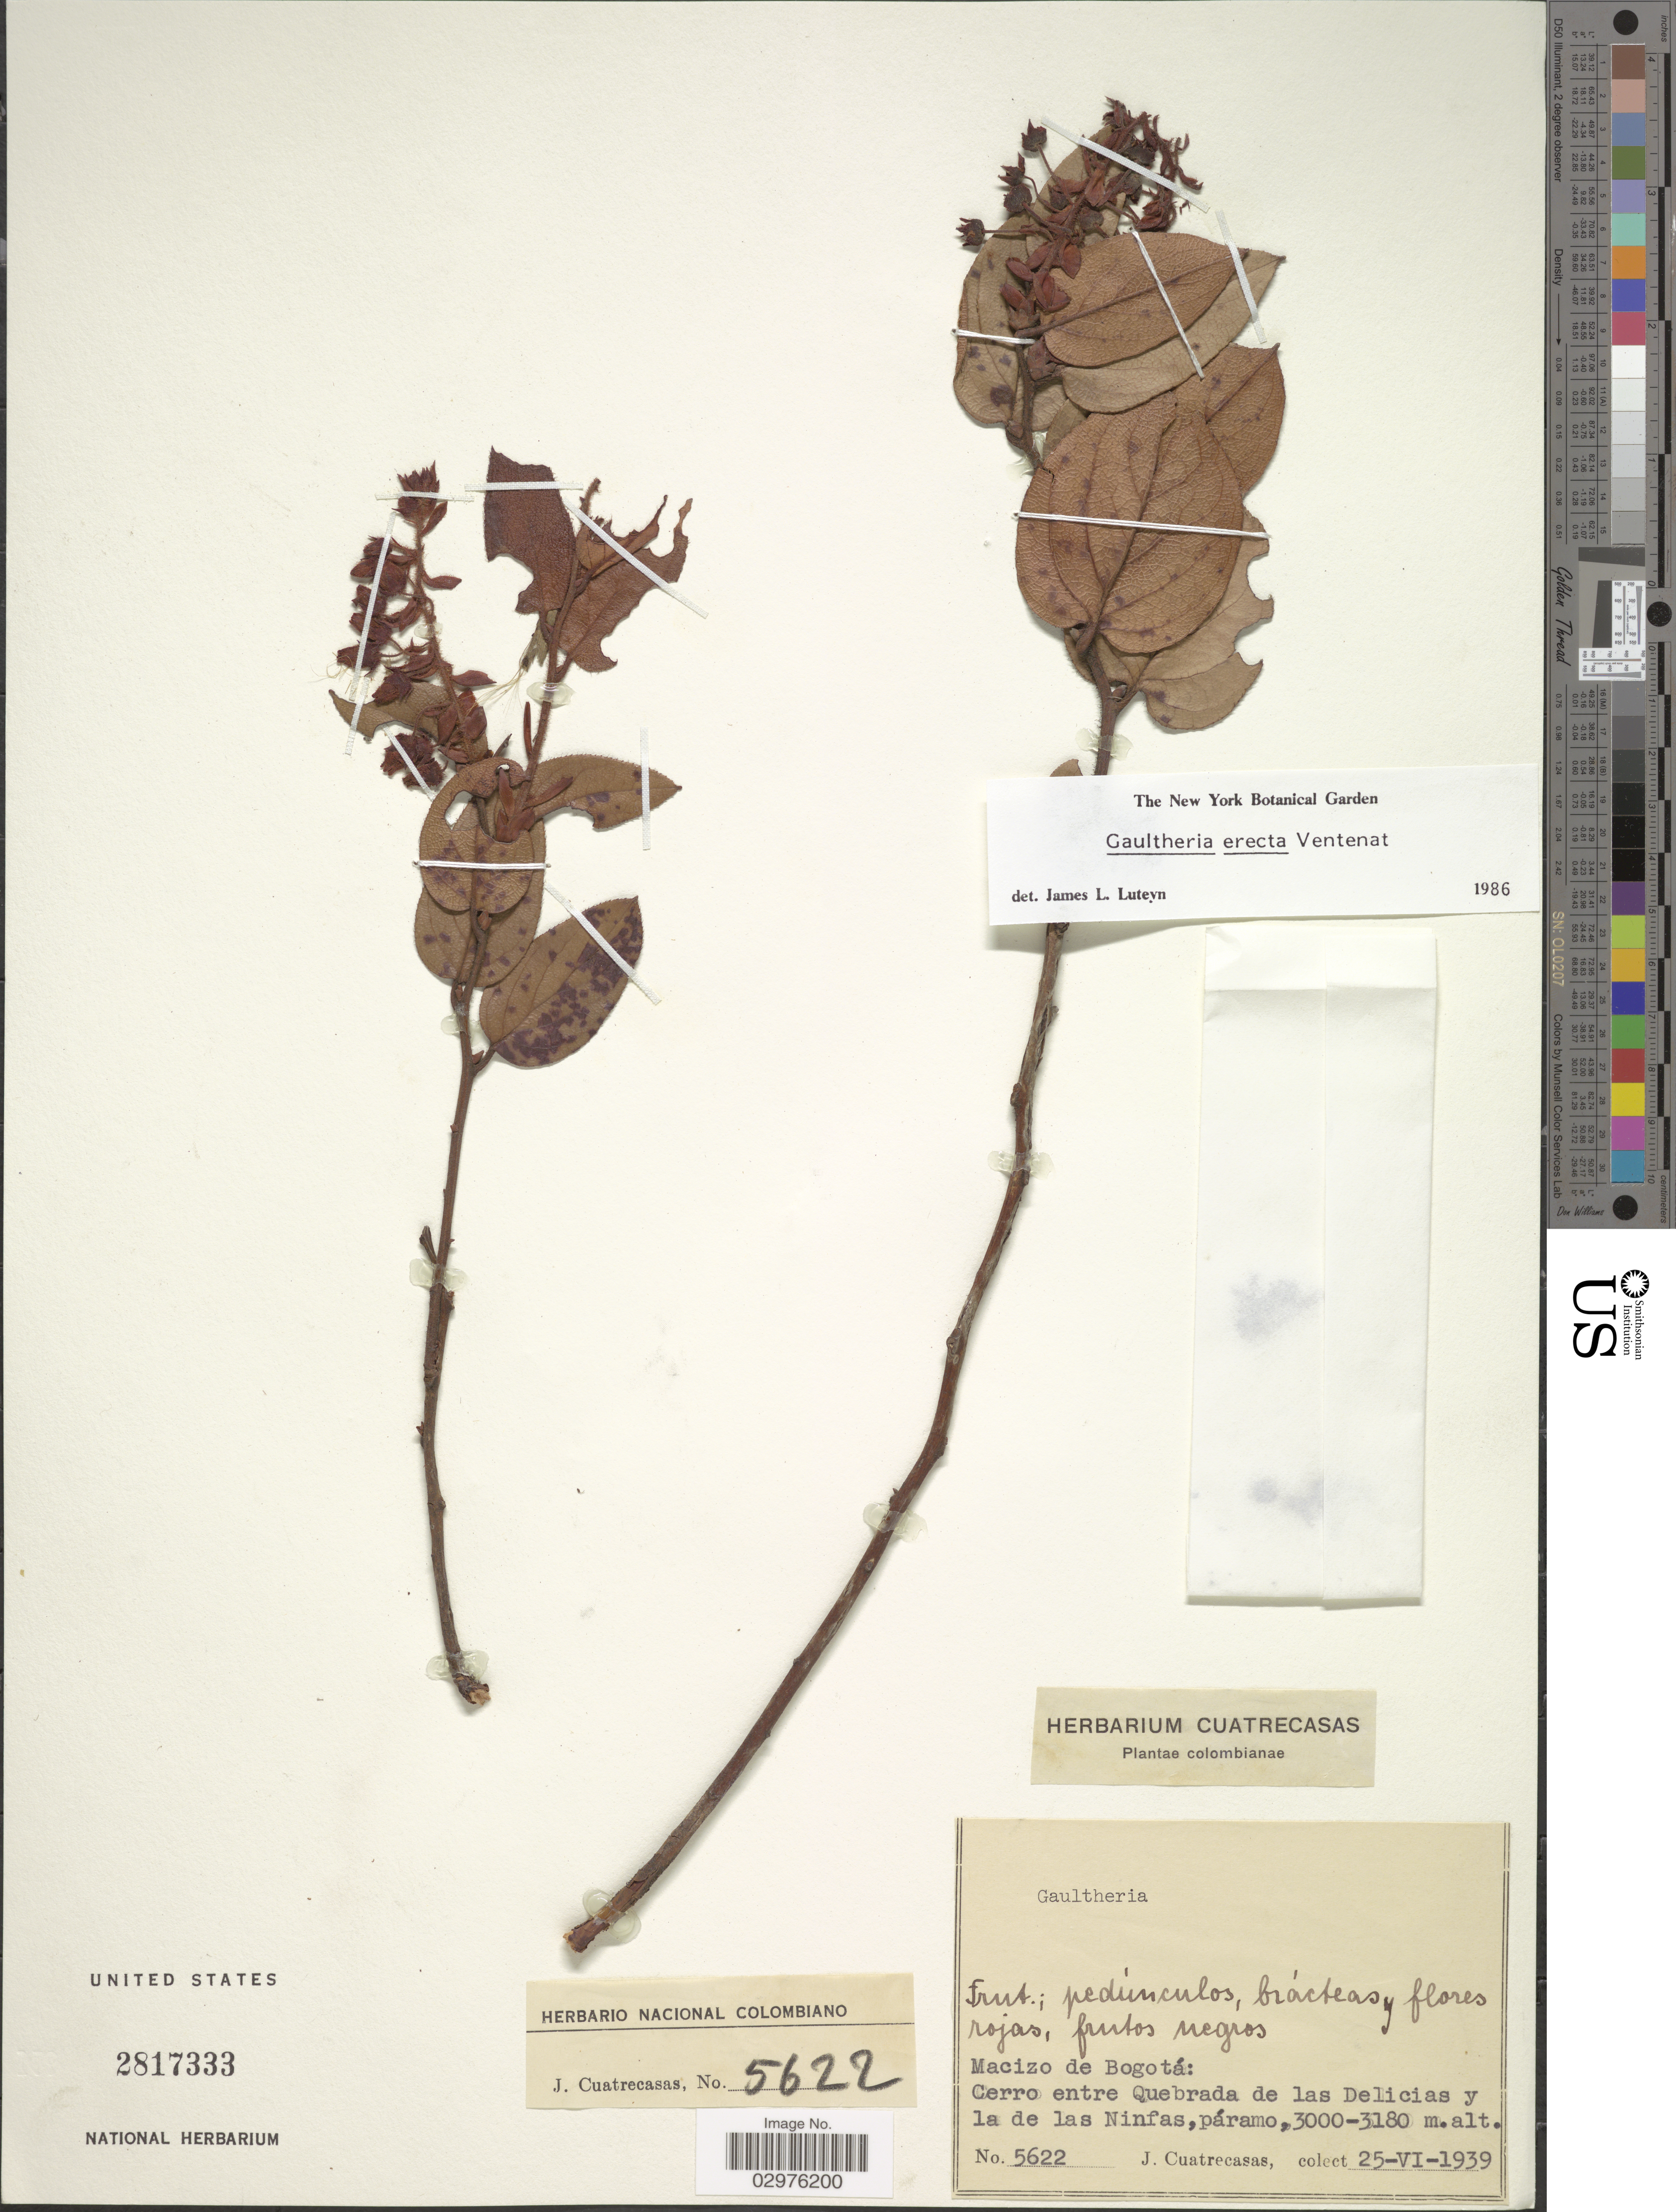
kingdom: Plantae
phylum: Tracheophyta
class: Magnoliopsida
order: Ericales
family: Ericaceae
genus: Gaultheria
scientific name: Gaultheria erecta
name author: Vent.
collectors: J. Cuatrecasas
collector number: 5622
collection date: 1939-06-25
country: Colombia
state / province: Bogota D.C.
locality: Macizo de Bogotá: Cerro entre Quebrada de las Delicias y la de las Ninfas, páramo.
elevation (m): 3000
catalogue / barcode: US 2817333